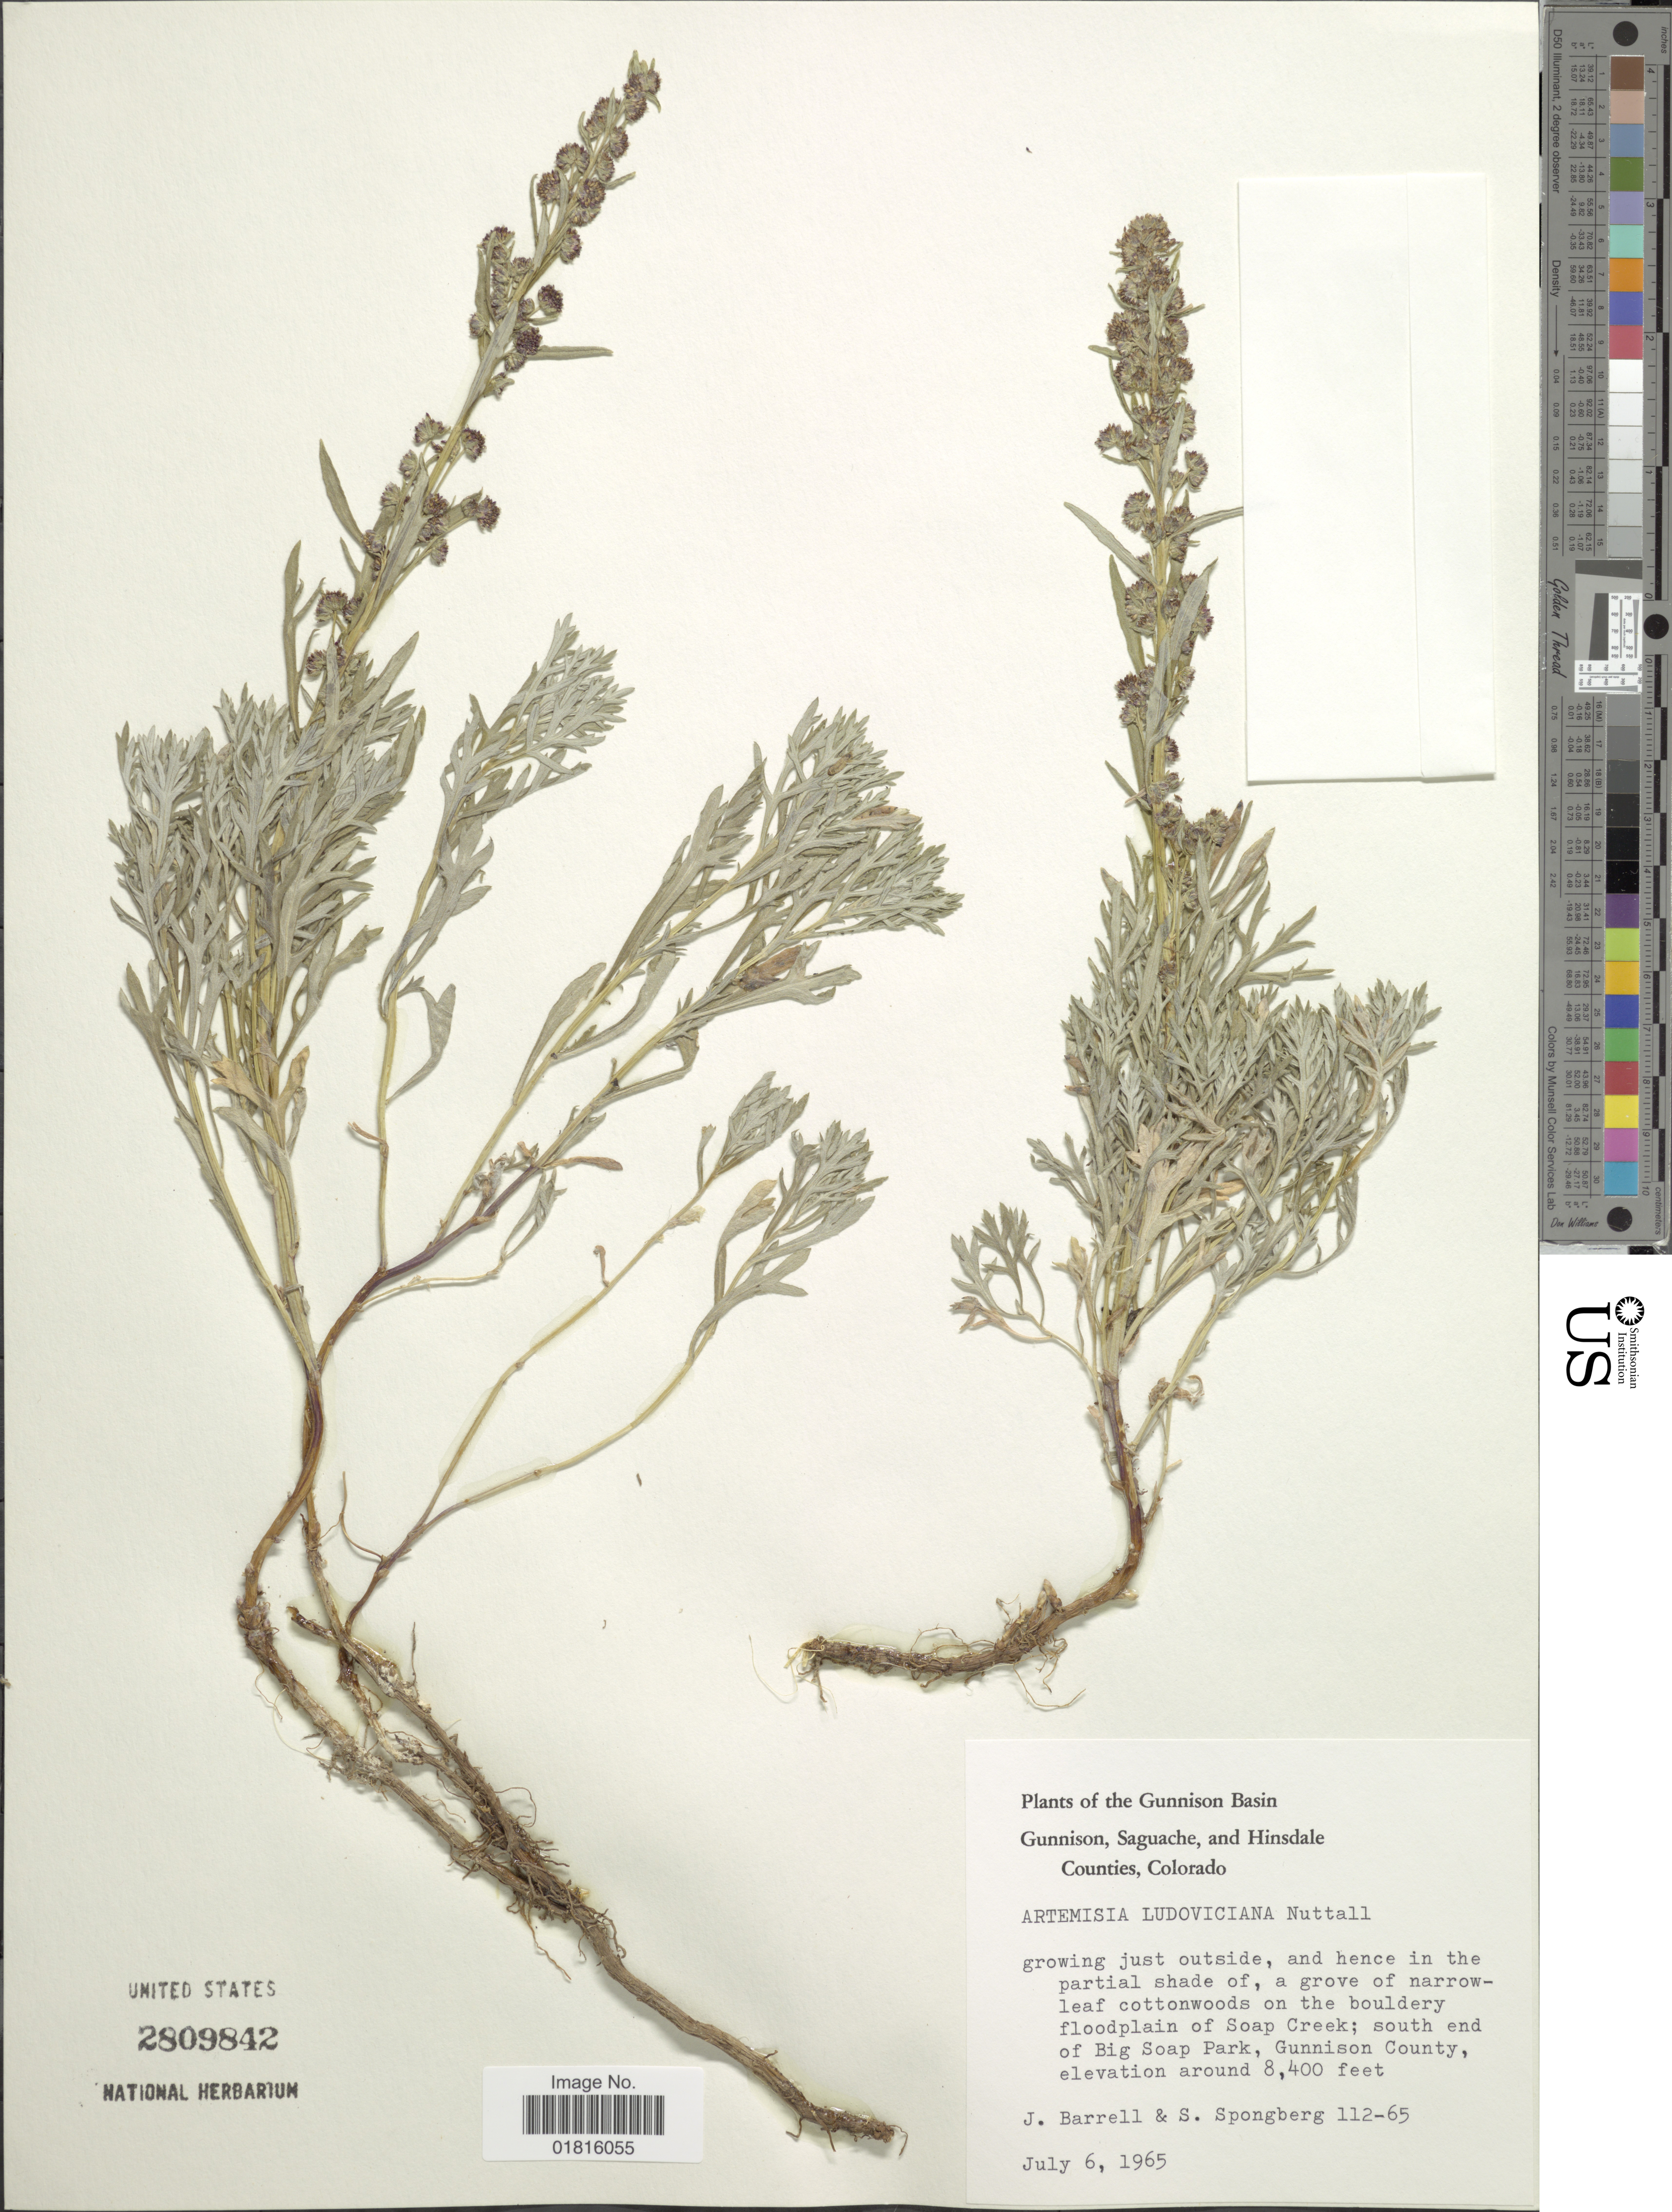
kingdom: Plantae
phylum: Tracheophyta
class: Magnoliopsida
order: Asterales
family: Asteraceae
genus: Artemisia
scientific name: Artemisia ludoviciana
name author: Nutt.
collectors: J. Barrell & S. A.Spongberg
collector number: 112-65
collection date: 1965-07-06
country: United States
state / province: Colorado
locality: The Gunnison Basin Gunnison, Saguache, and Hinsdale Counties, growing just oustide, and hence in the parital shade of, a grove of narrowleaf cottonwoods on the bouldery floodplain of Soap Creek; south end of Big Soap Park, Gunnison County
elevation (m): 2560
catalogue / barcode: US 2809842